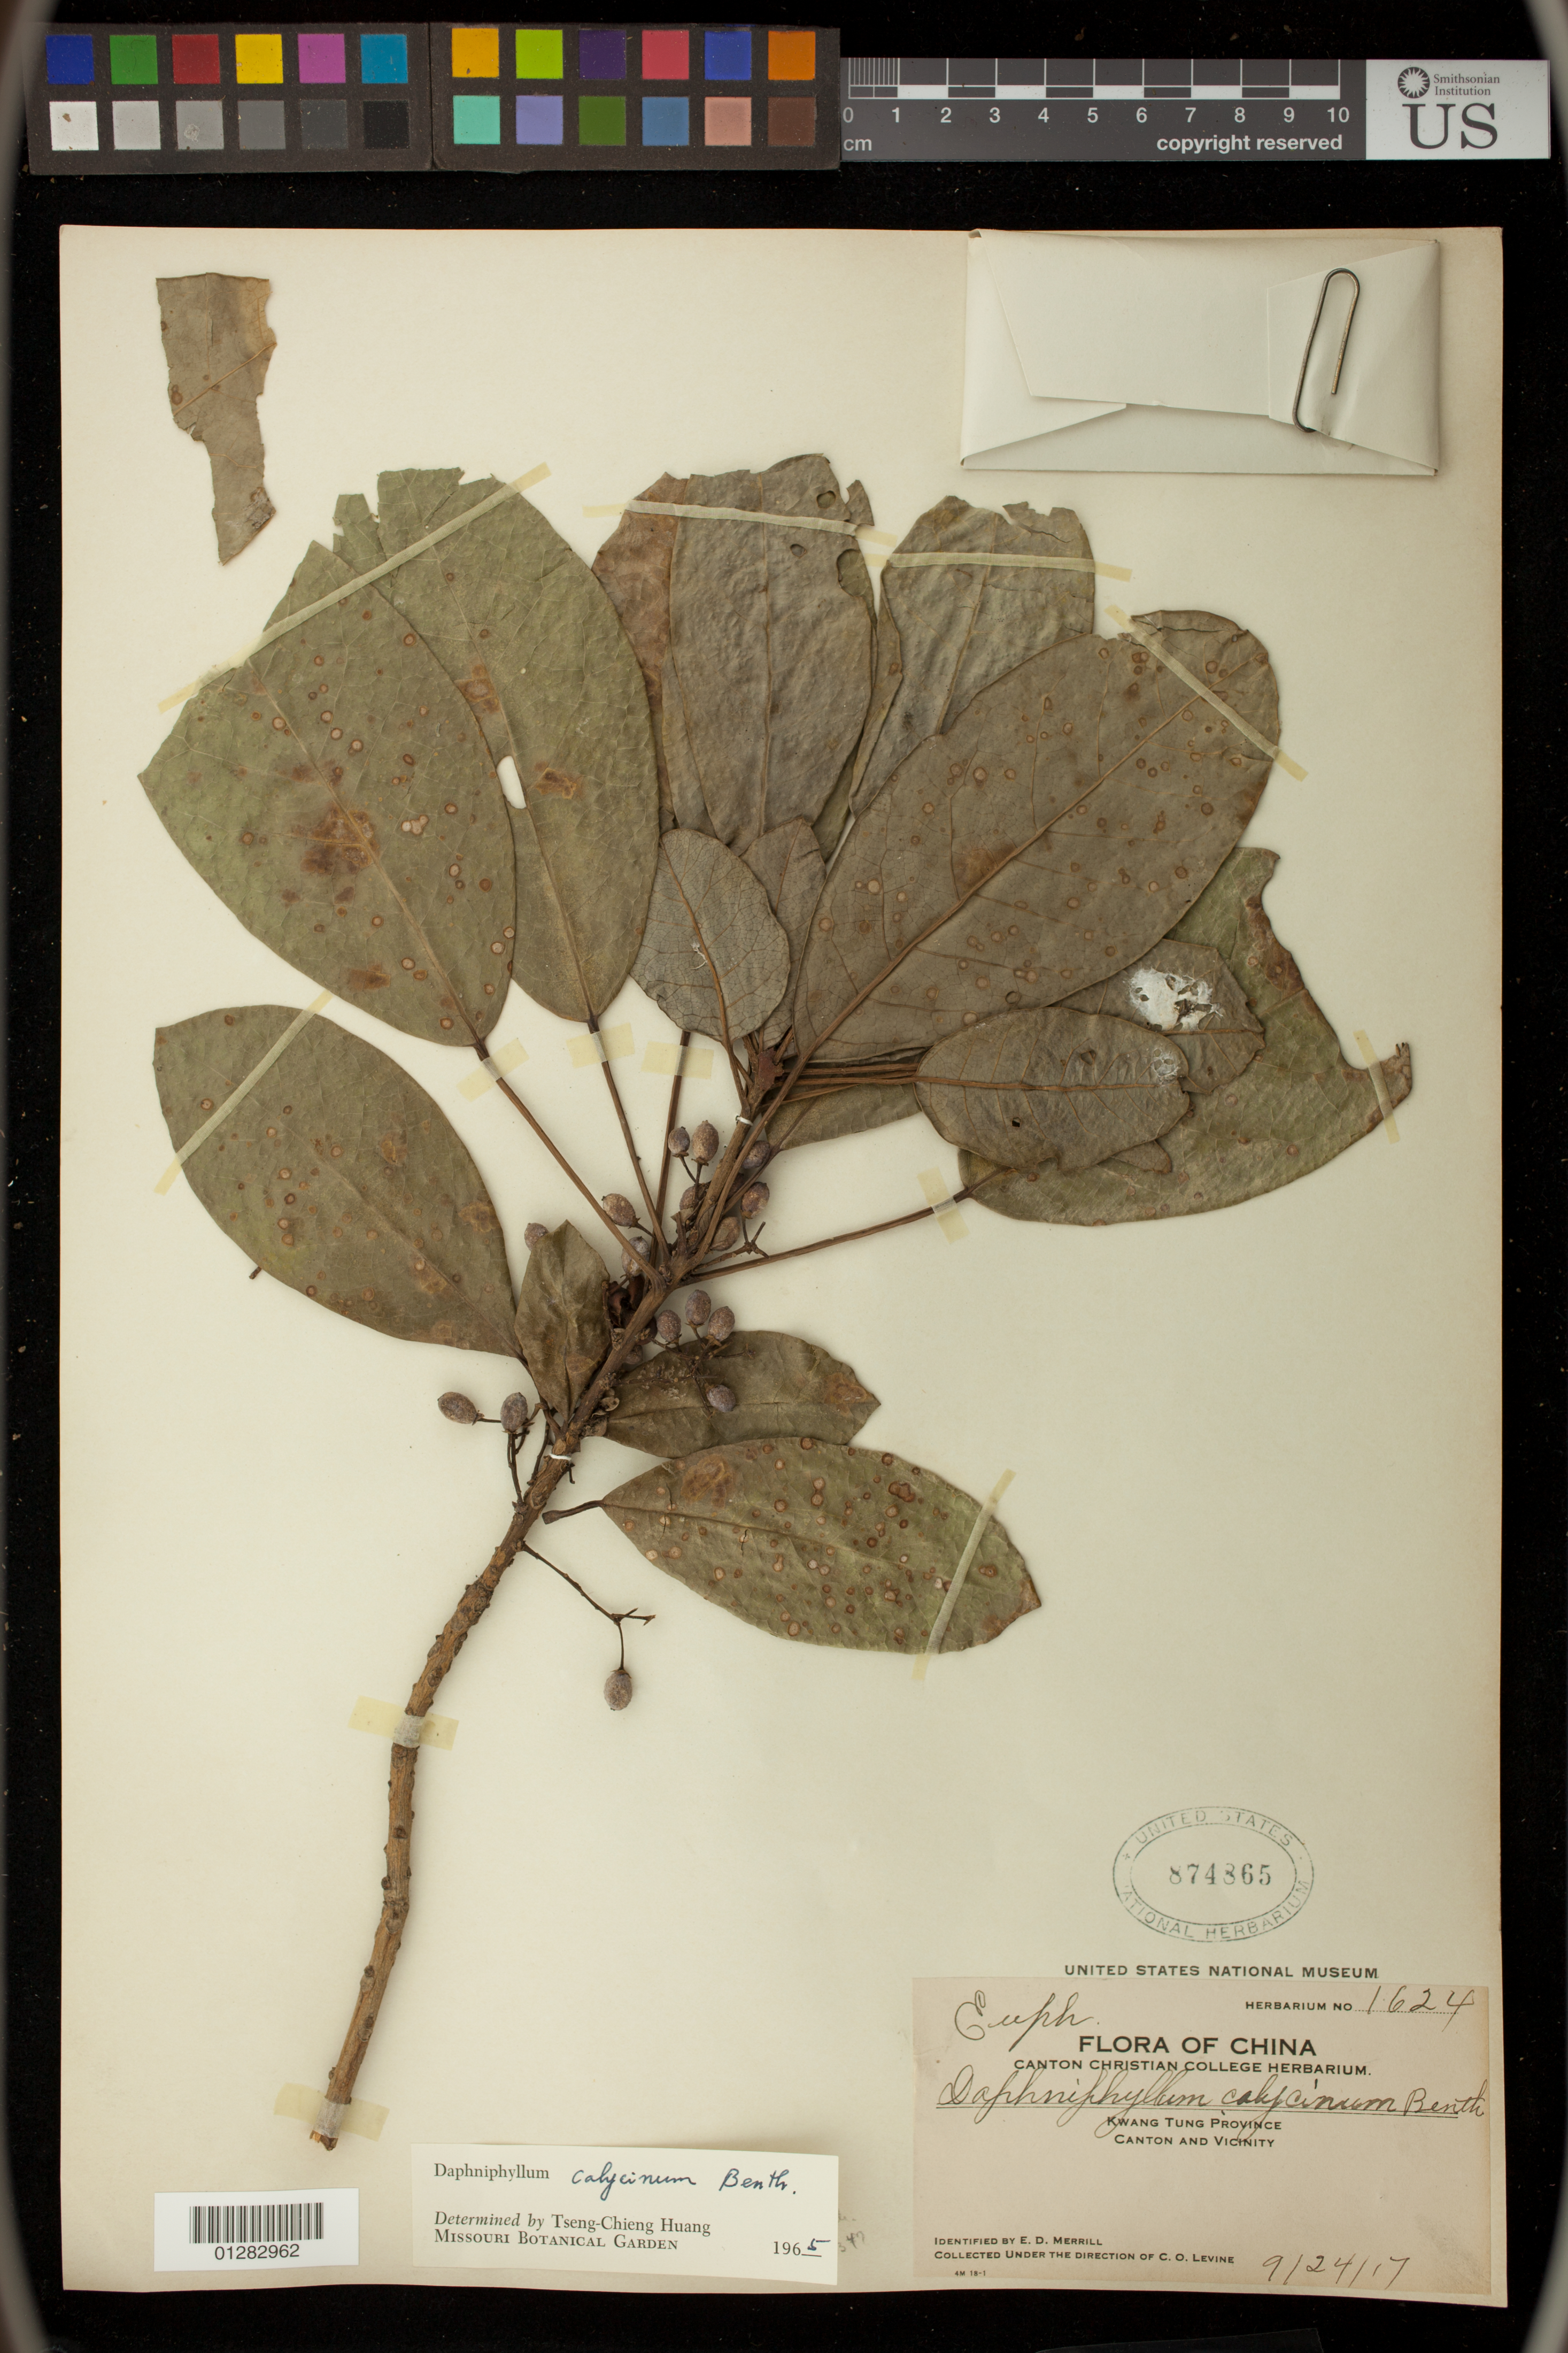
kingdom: Plantae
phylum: Tracheophyta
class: Magnoliopsida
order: Saxifragales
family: Daphniphyllaceae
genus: Daphniphyllum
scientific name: Daphniphyllum calycinum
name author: Benth.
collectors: C. O. Levine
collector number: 1624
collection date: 1917-09-24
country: China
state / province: Guangdong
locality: Canton and vicinity, Kwang Tung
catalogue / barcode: US 874865